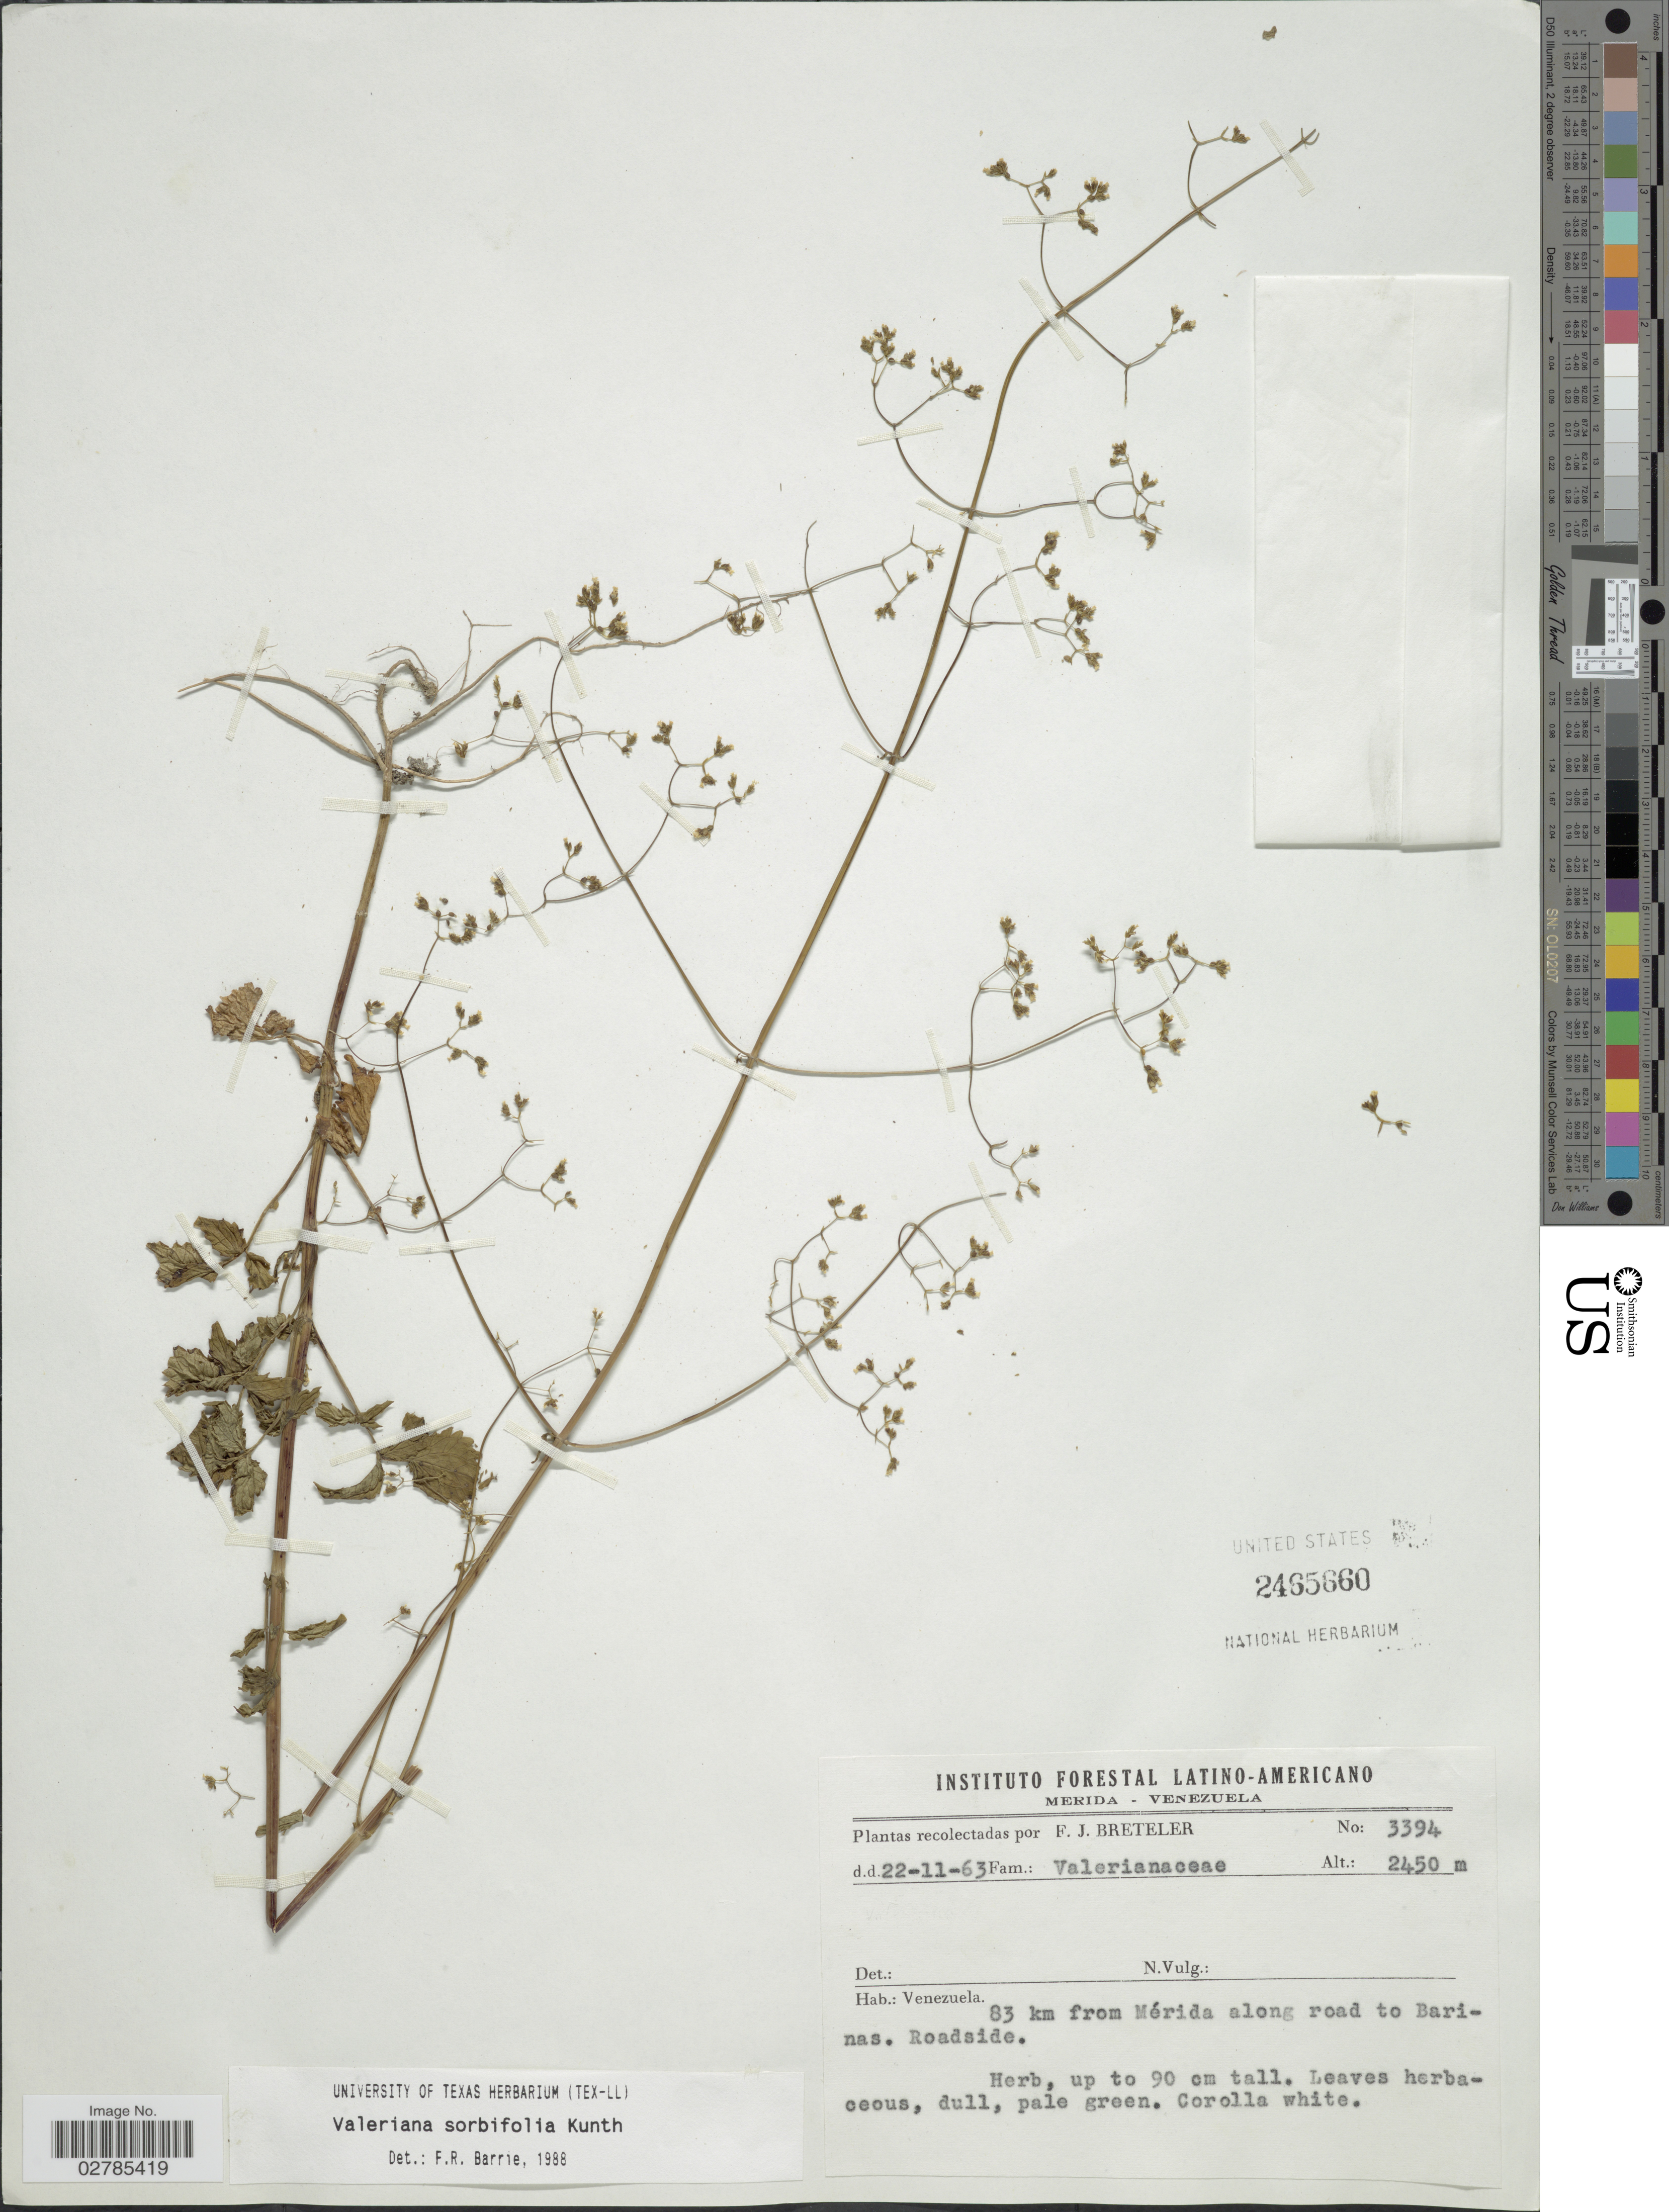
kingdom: Plantae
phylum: Tracheophyta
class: Magnoliopsida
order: Dipsacales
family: Caprifoliaceae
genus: Valeriana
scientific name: Valeriana sorbifolia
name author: Kunth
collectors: F. J. Breteler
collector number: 3394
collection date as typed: Transcribed d/m/y: 22/11/63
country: Venezuela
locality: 83 km from Mérida along road to Barinas.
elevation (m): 2450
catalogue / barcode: US 2465660